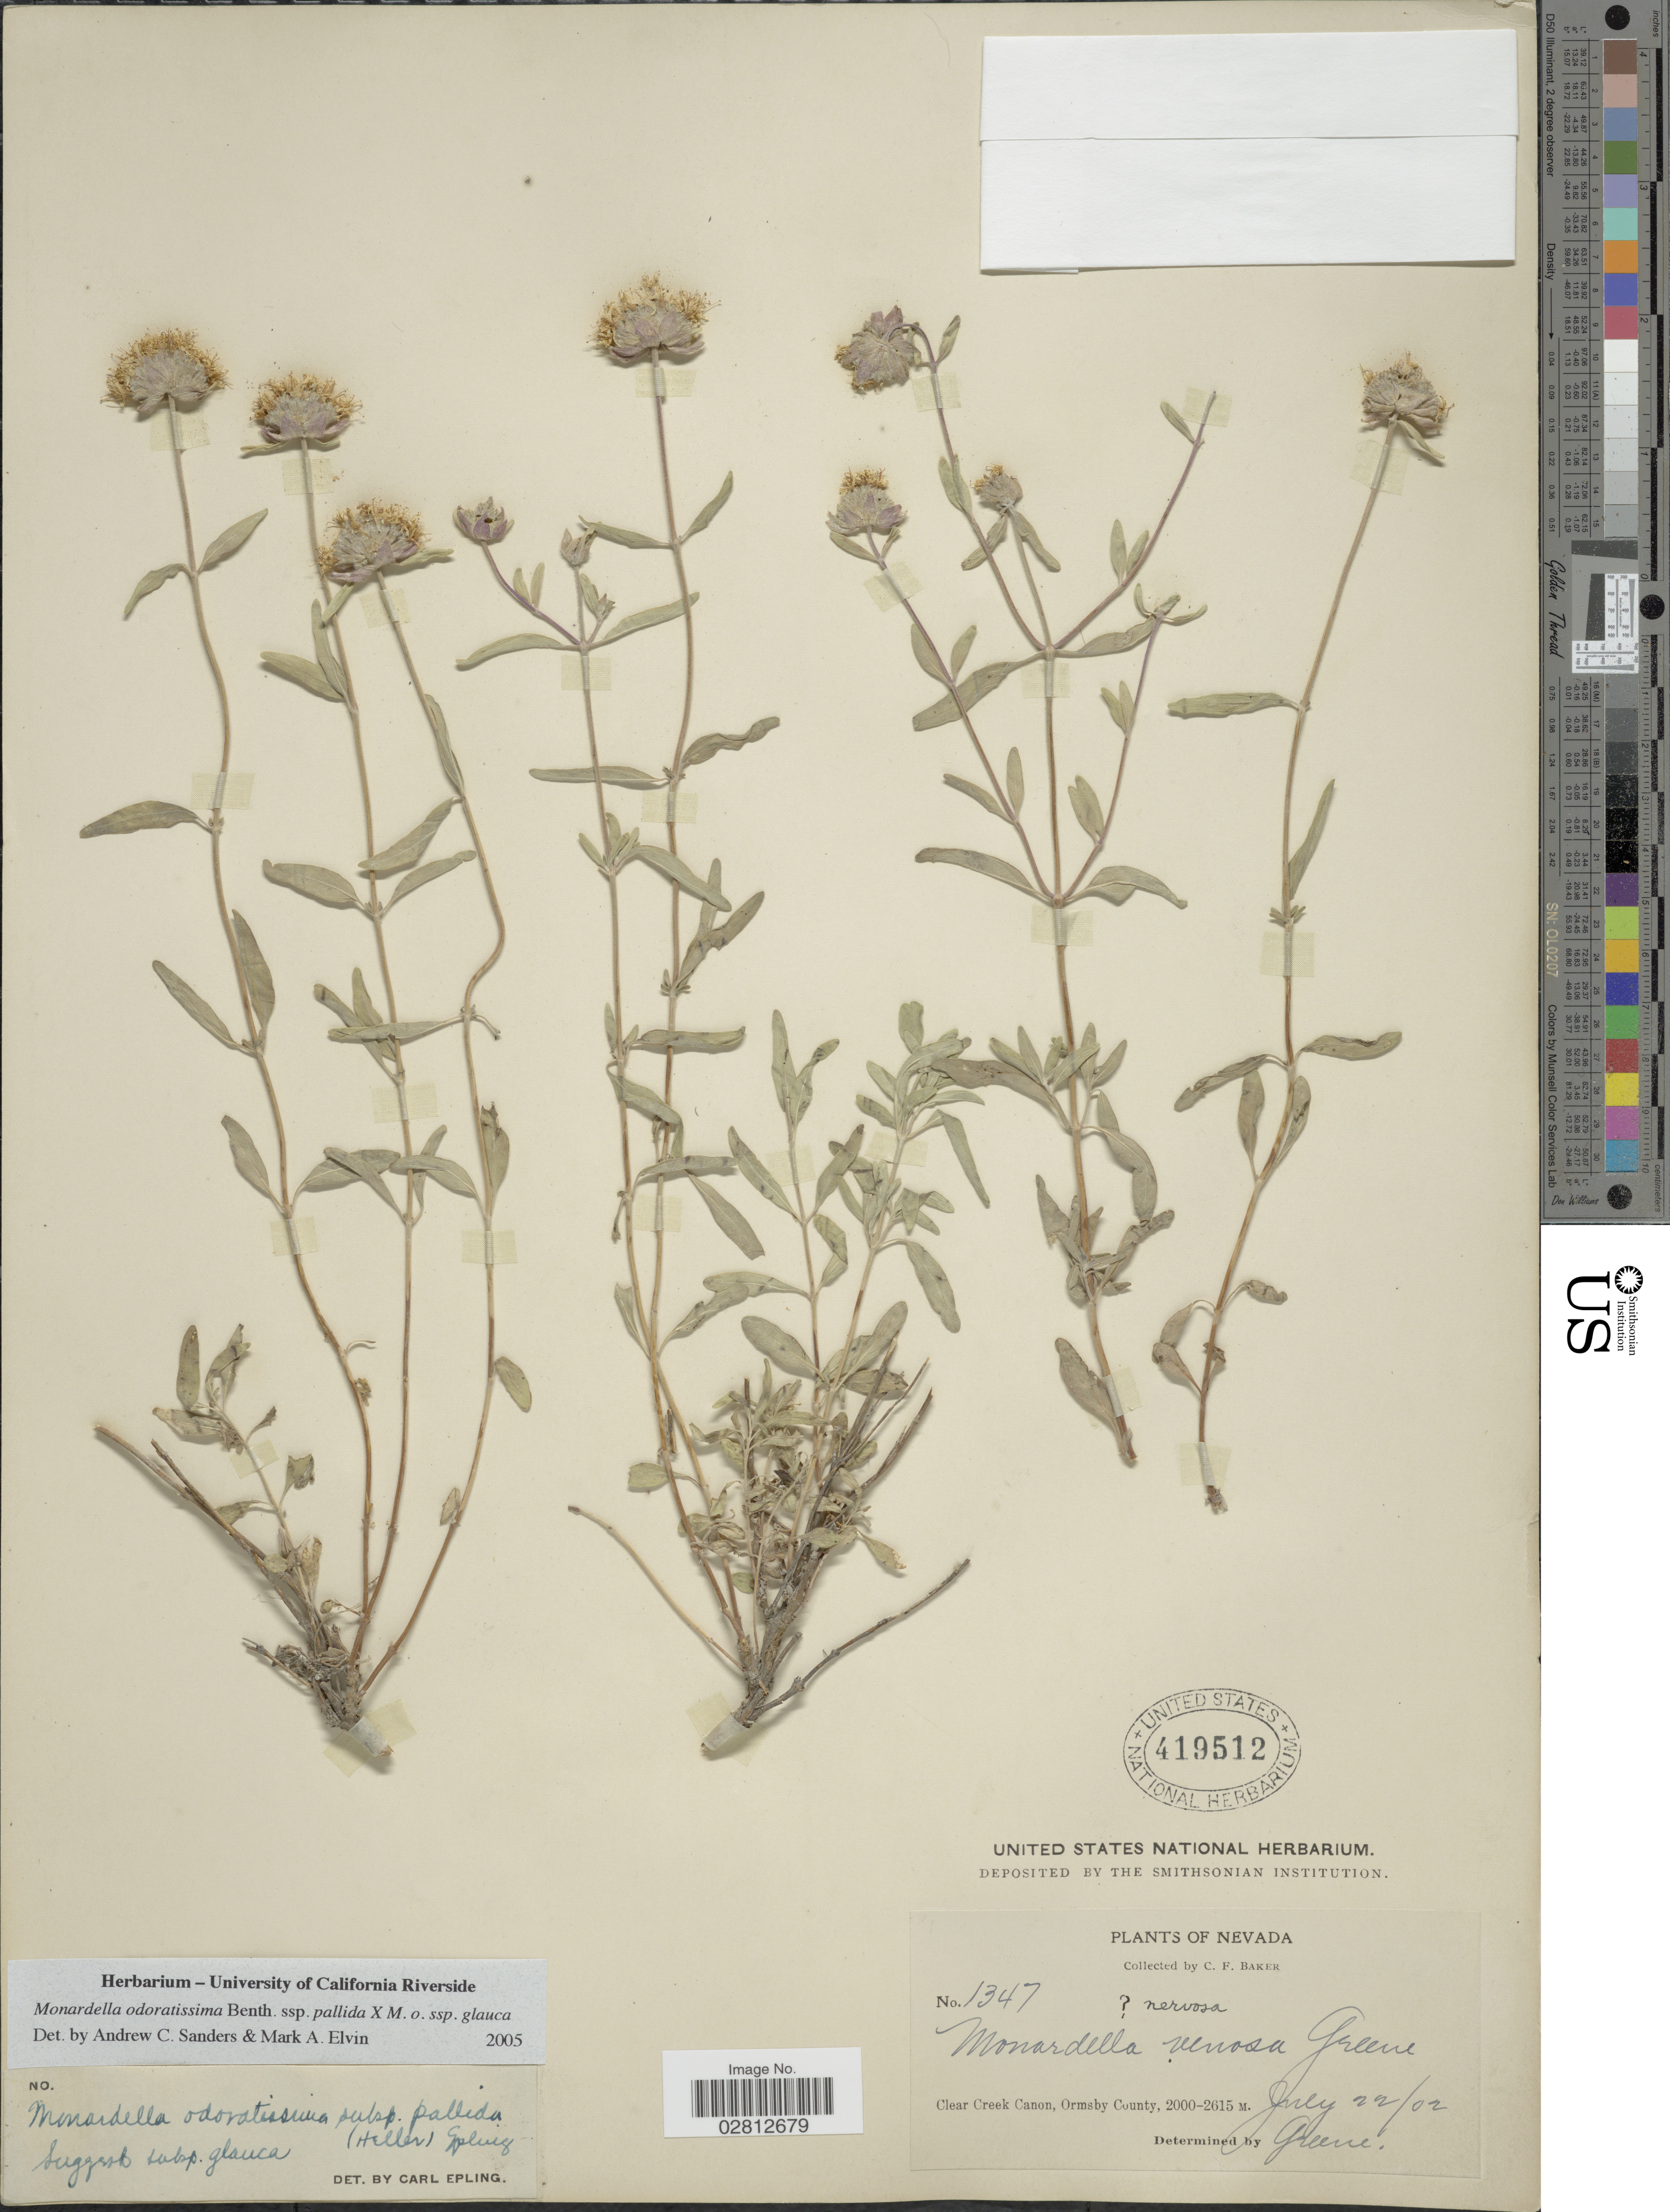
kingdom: Plantae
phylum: Tracheophyta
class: Magnoliopsida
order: Lamiales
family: Lamiaceae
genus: Monardella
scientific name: Monardella odoratissima subsp. pallida x M. odoratissima subsp. obispoensis (Hoover) Brunell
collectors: C. F. Baker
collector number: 1347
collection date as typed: Transcribed d/m/y: 22/7/2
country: United States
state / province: Nevada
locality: Clear Creek Canon, Ormsby County.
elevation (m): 2000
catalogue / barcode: US 419512